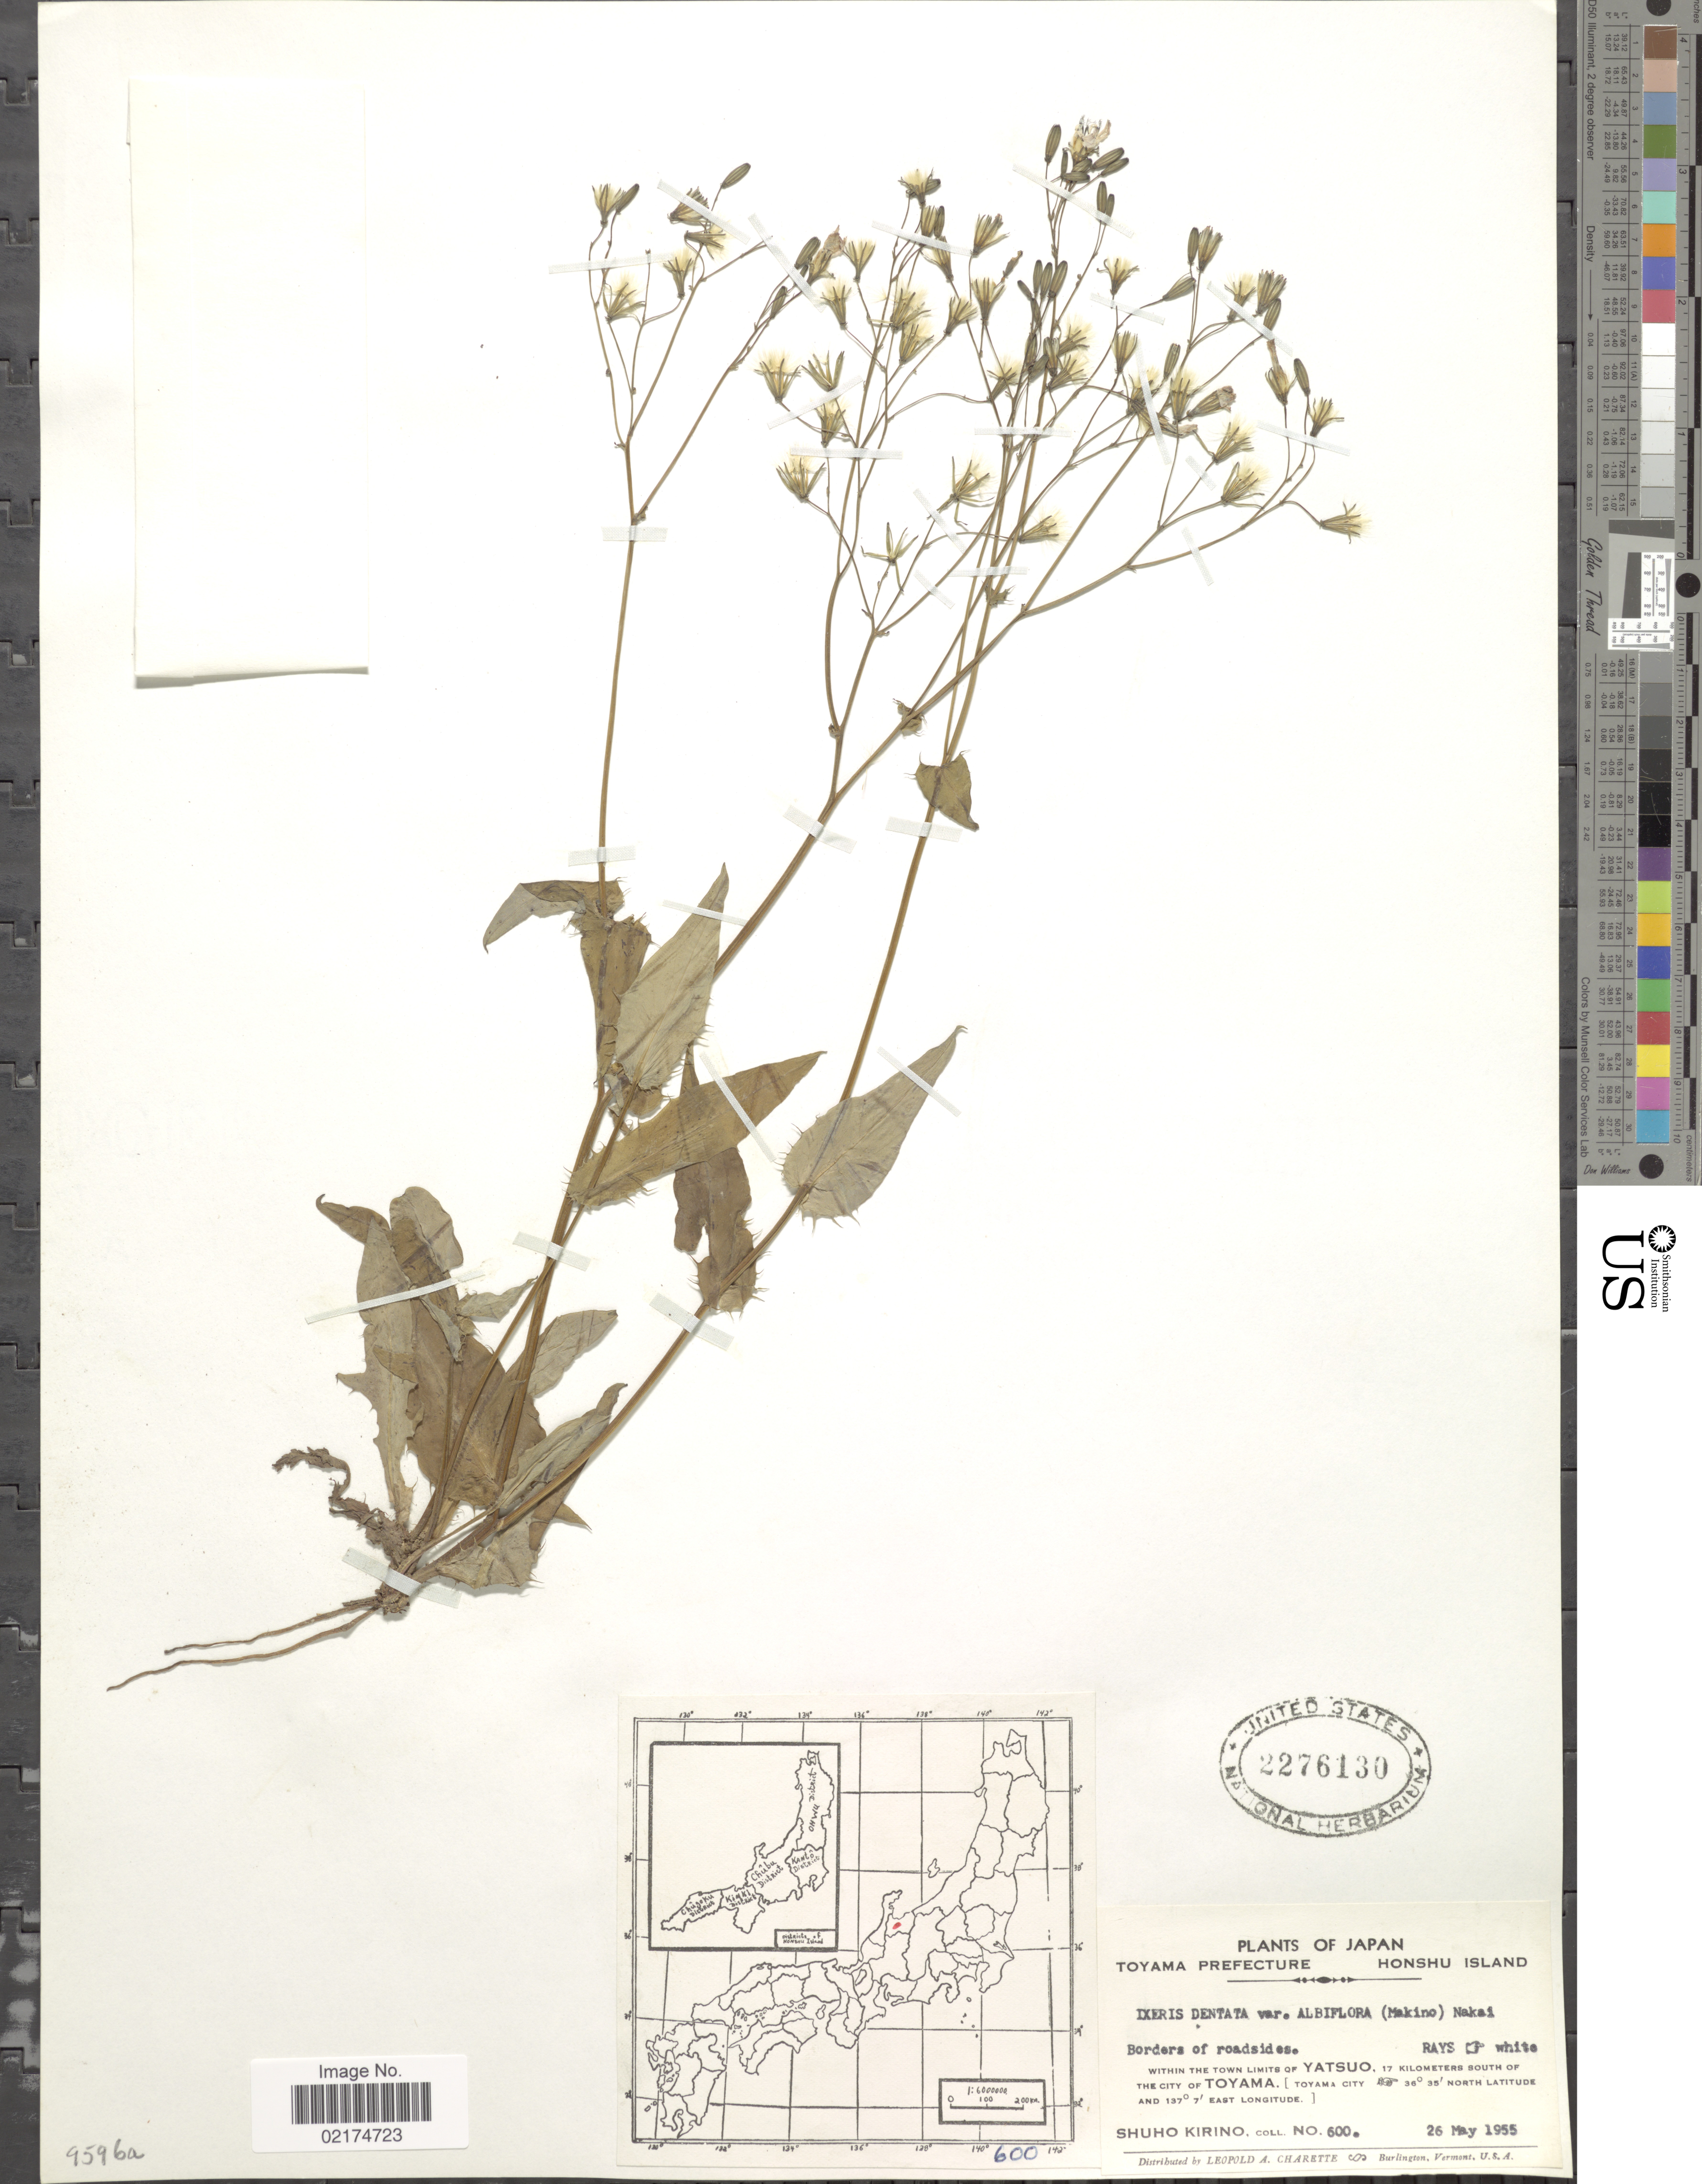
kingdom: Plantae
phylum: Tracheophyta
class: Magnoliopsida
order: Asterales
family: Asteraceae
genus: Ixeridium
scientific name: Ixeridium dentatum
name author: (Thunb.) Tzvelev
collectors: S. Kirino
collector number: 600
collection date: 1955-05-26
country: Japan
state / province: Toyama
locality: Honshu Island, Within the town limits of Yatsuo, 17 kilometers south of the city of Toyama (Toyama City)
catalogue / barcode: US 2276130